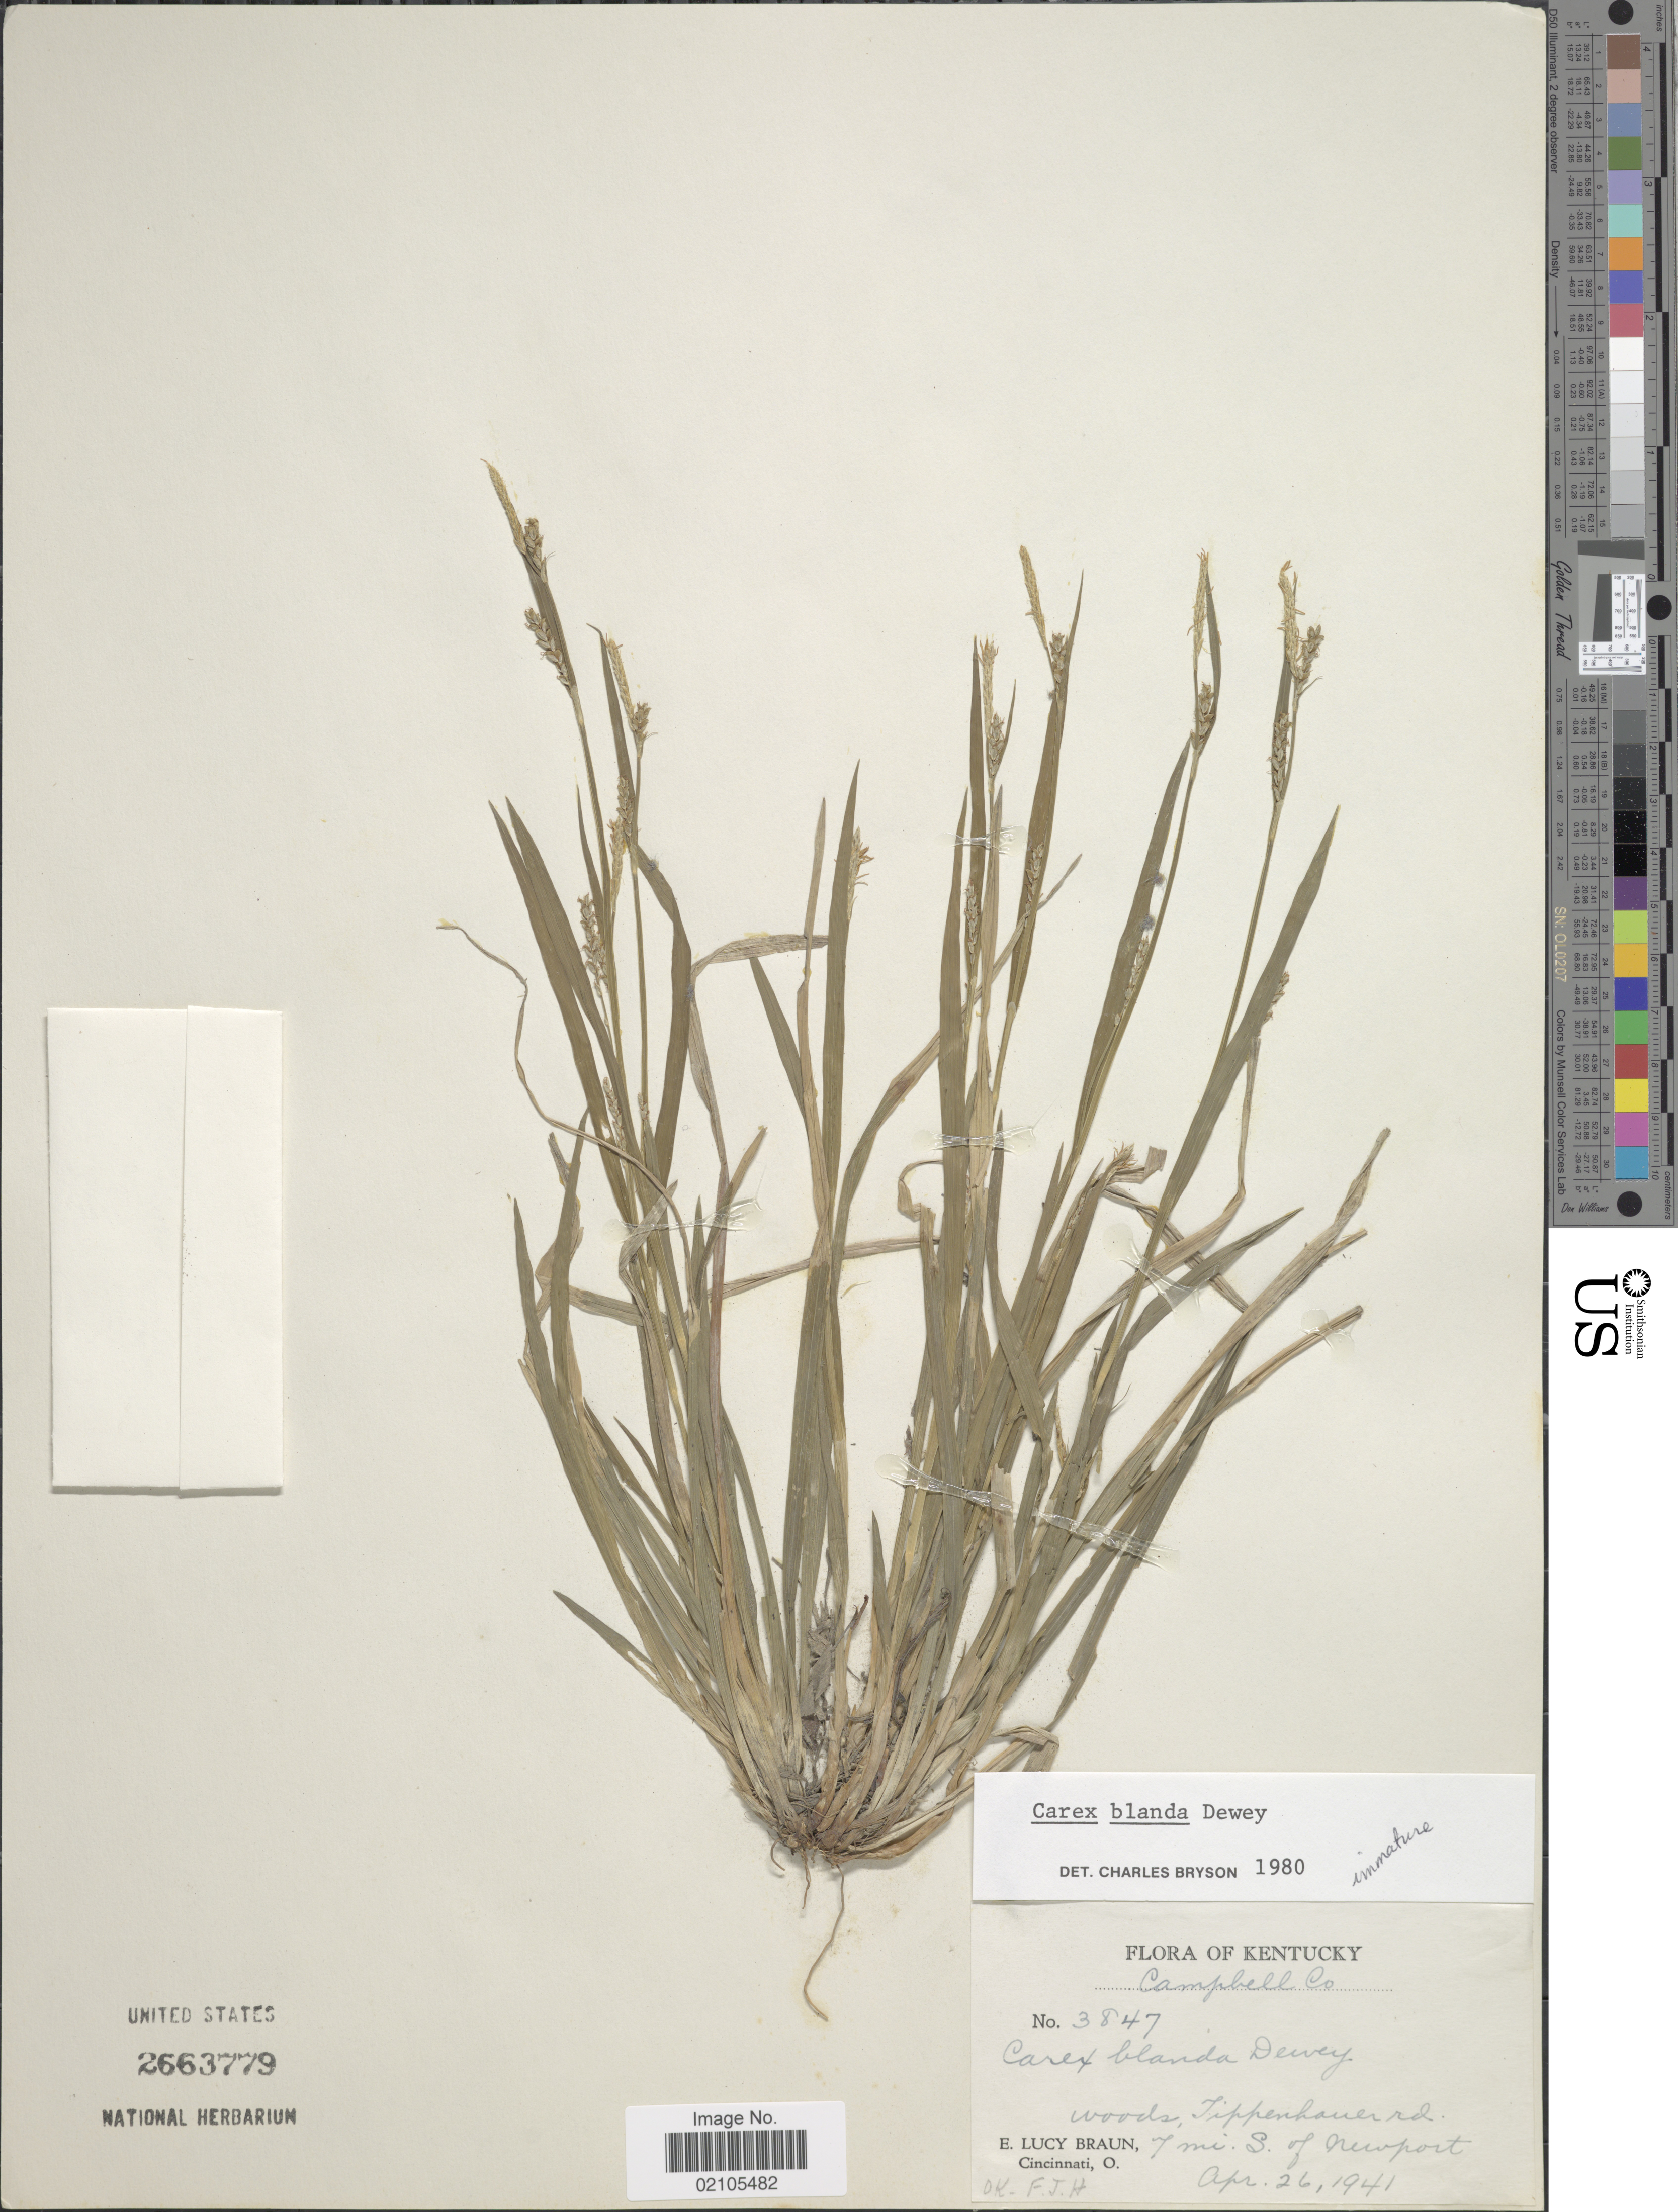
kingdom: Plantae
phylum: Tracheophyta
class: Liliopsida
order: Poales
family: Cyperaceae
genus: Carex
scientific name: Carex blanda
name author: Dewey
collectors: E. L. Braun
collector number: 3847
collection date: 1941-04-26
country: United States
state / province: Kentucky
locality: Campbell Co. Woods, Tippenhaner rd. 7 mi. S. of Newport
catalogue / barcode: US 2663779